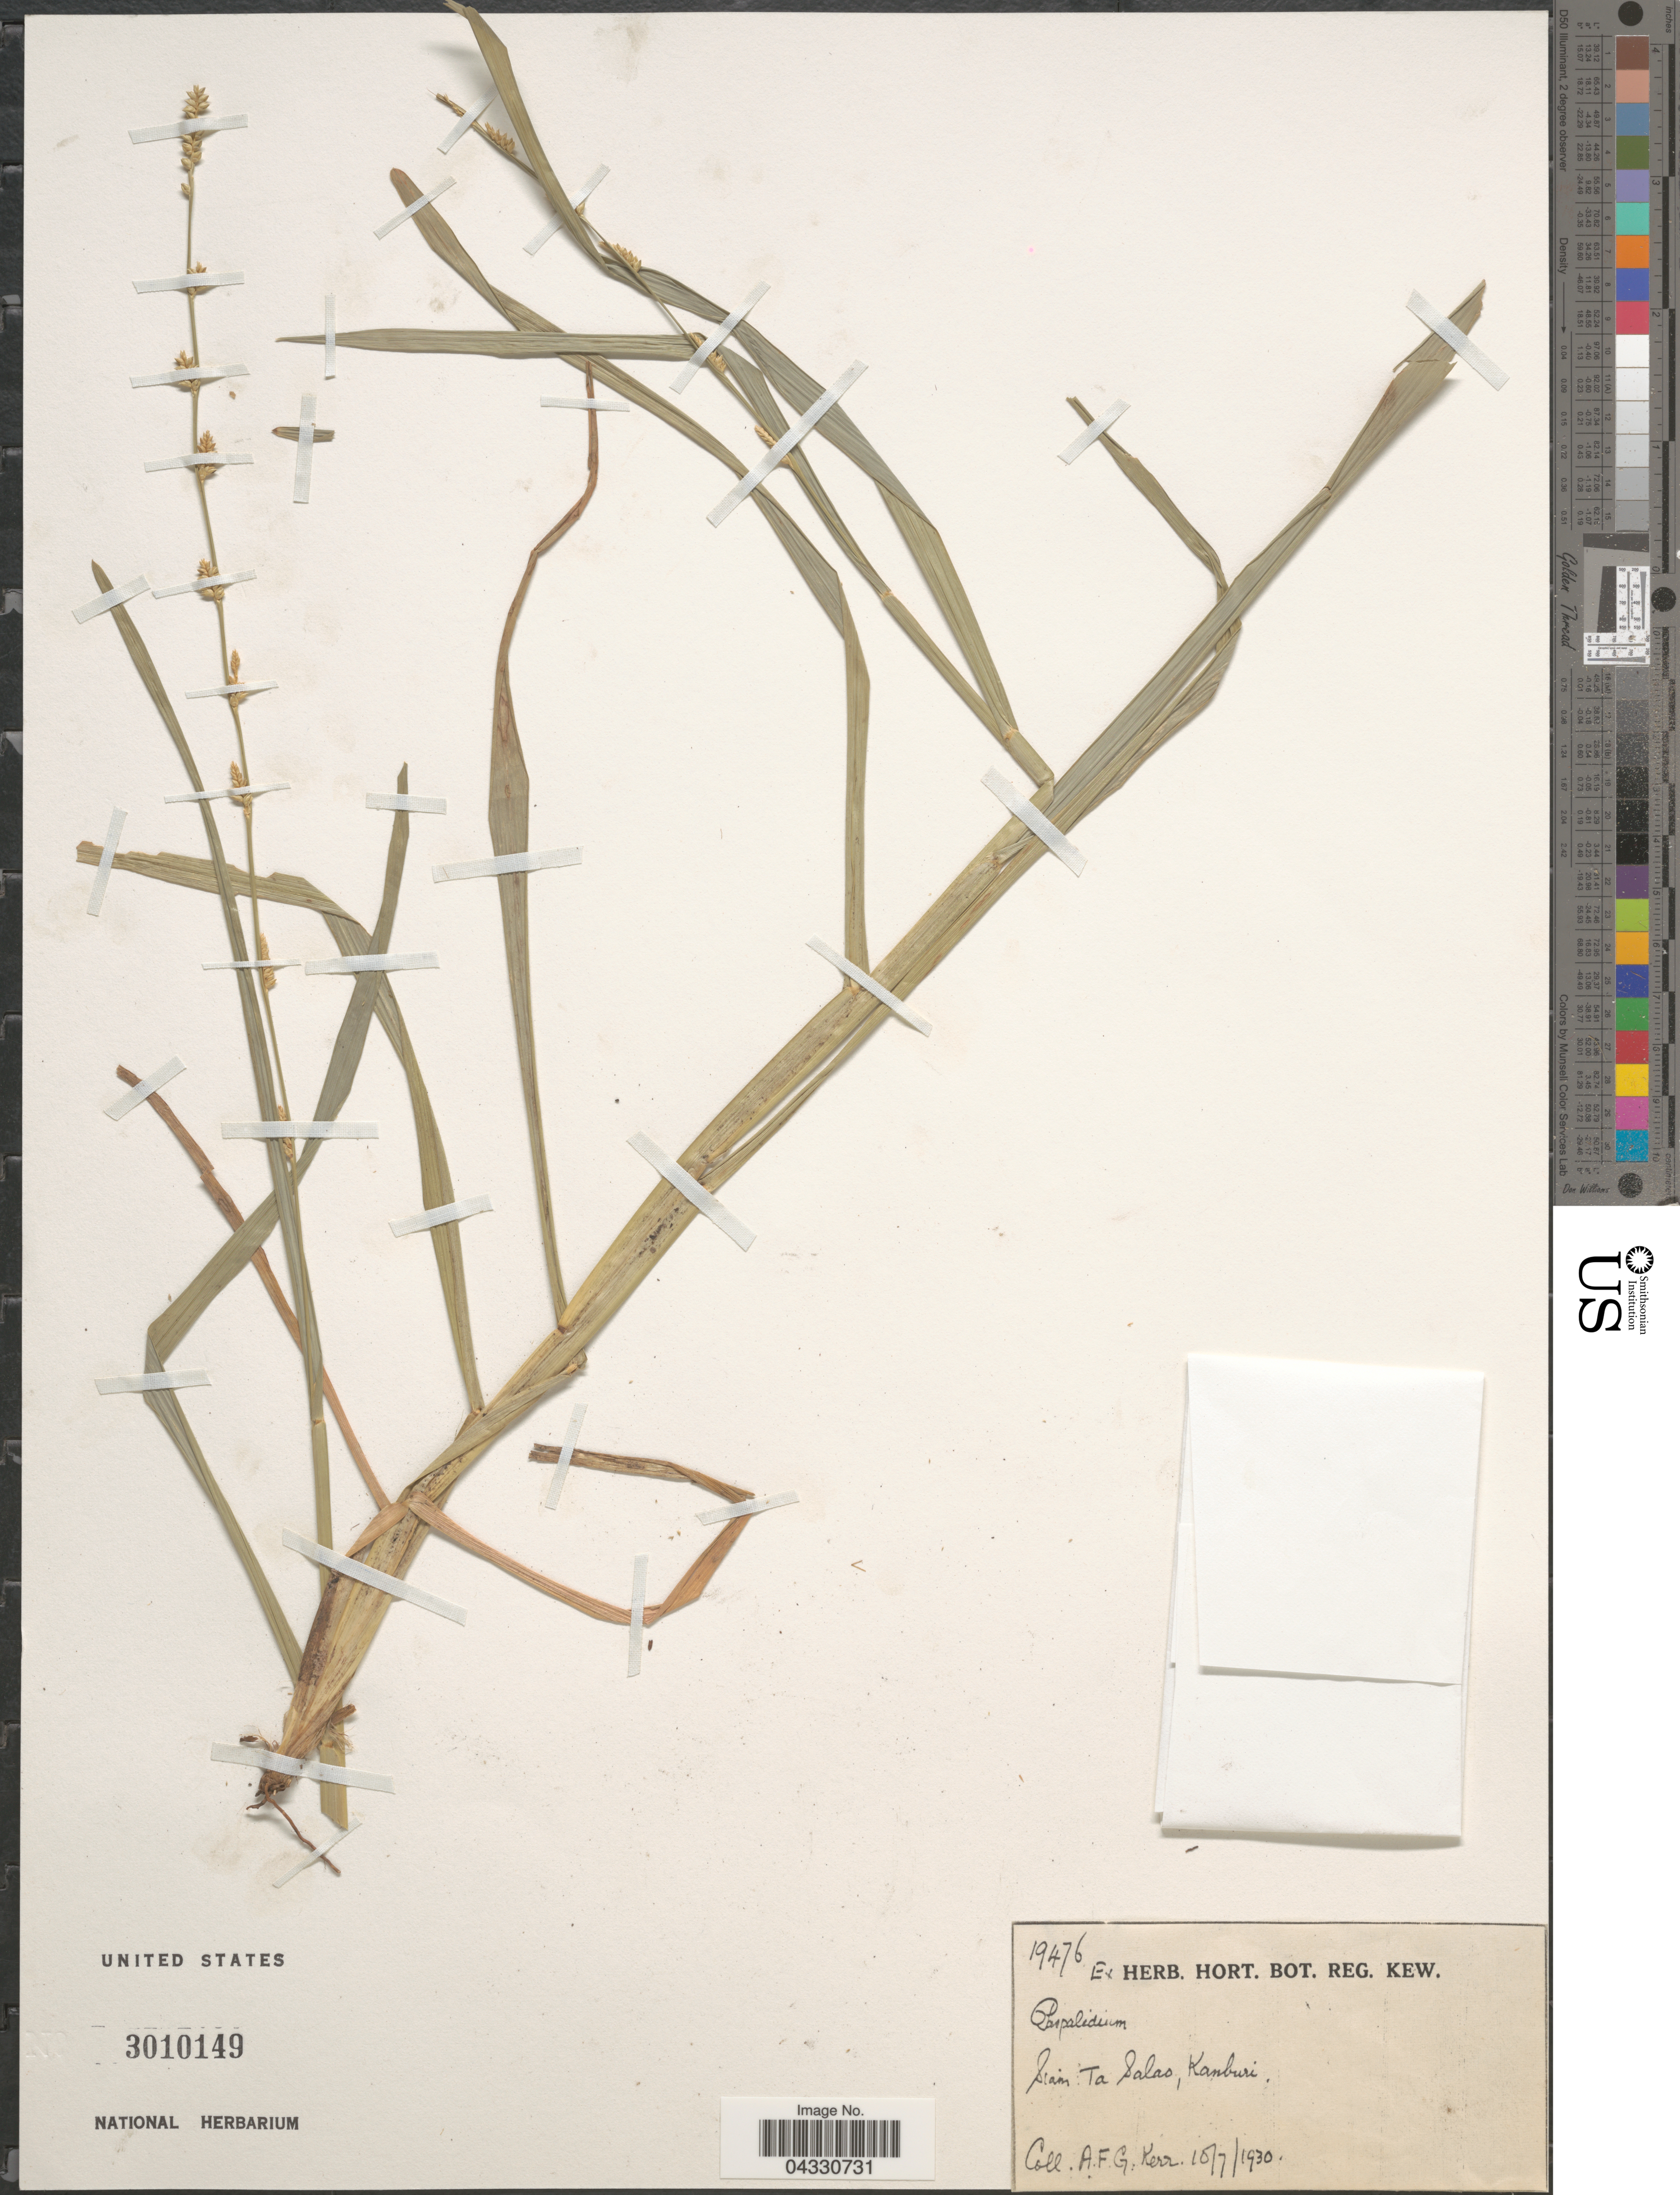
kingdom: Plantae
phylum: Tracheophyta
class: Liliopsida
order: Poales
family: Poaceae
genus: Setaria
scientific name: Setaria sp.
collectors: A. F. G. Kerr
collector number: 19476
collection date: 1930-07-10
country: Thailand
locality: Siam: Ta Salas, Kanburi.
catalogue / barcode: US 3010149